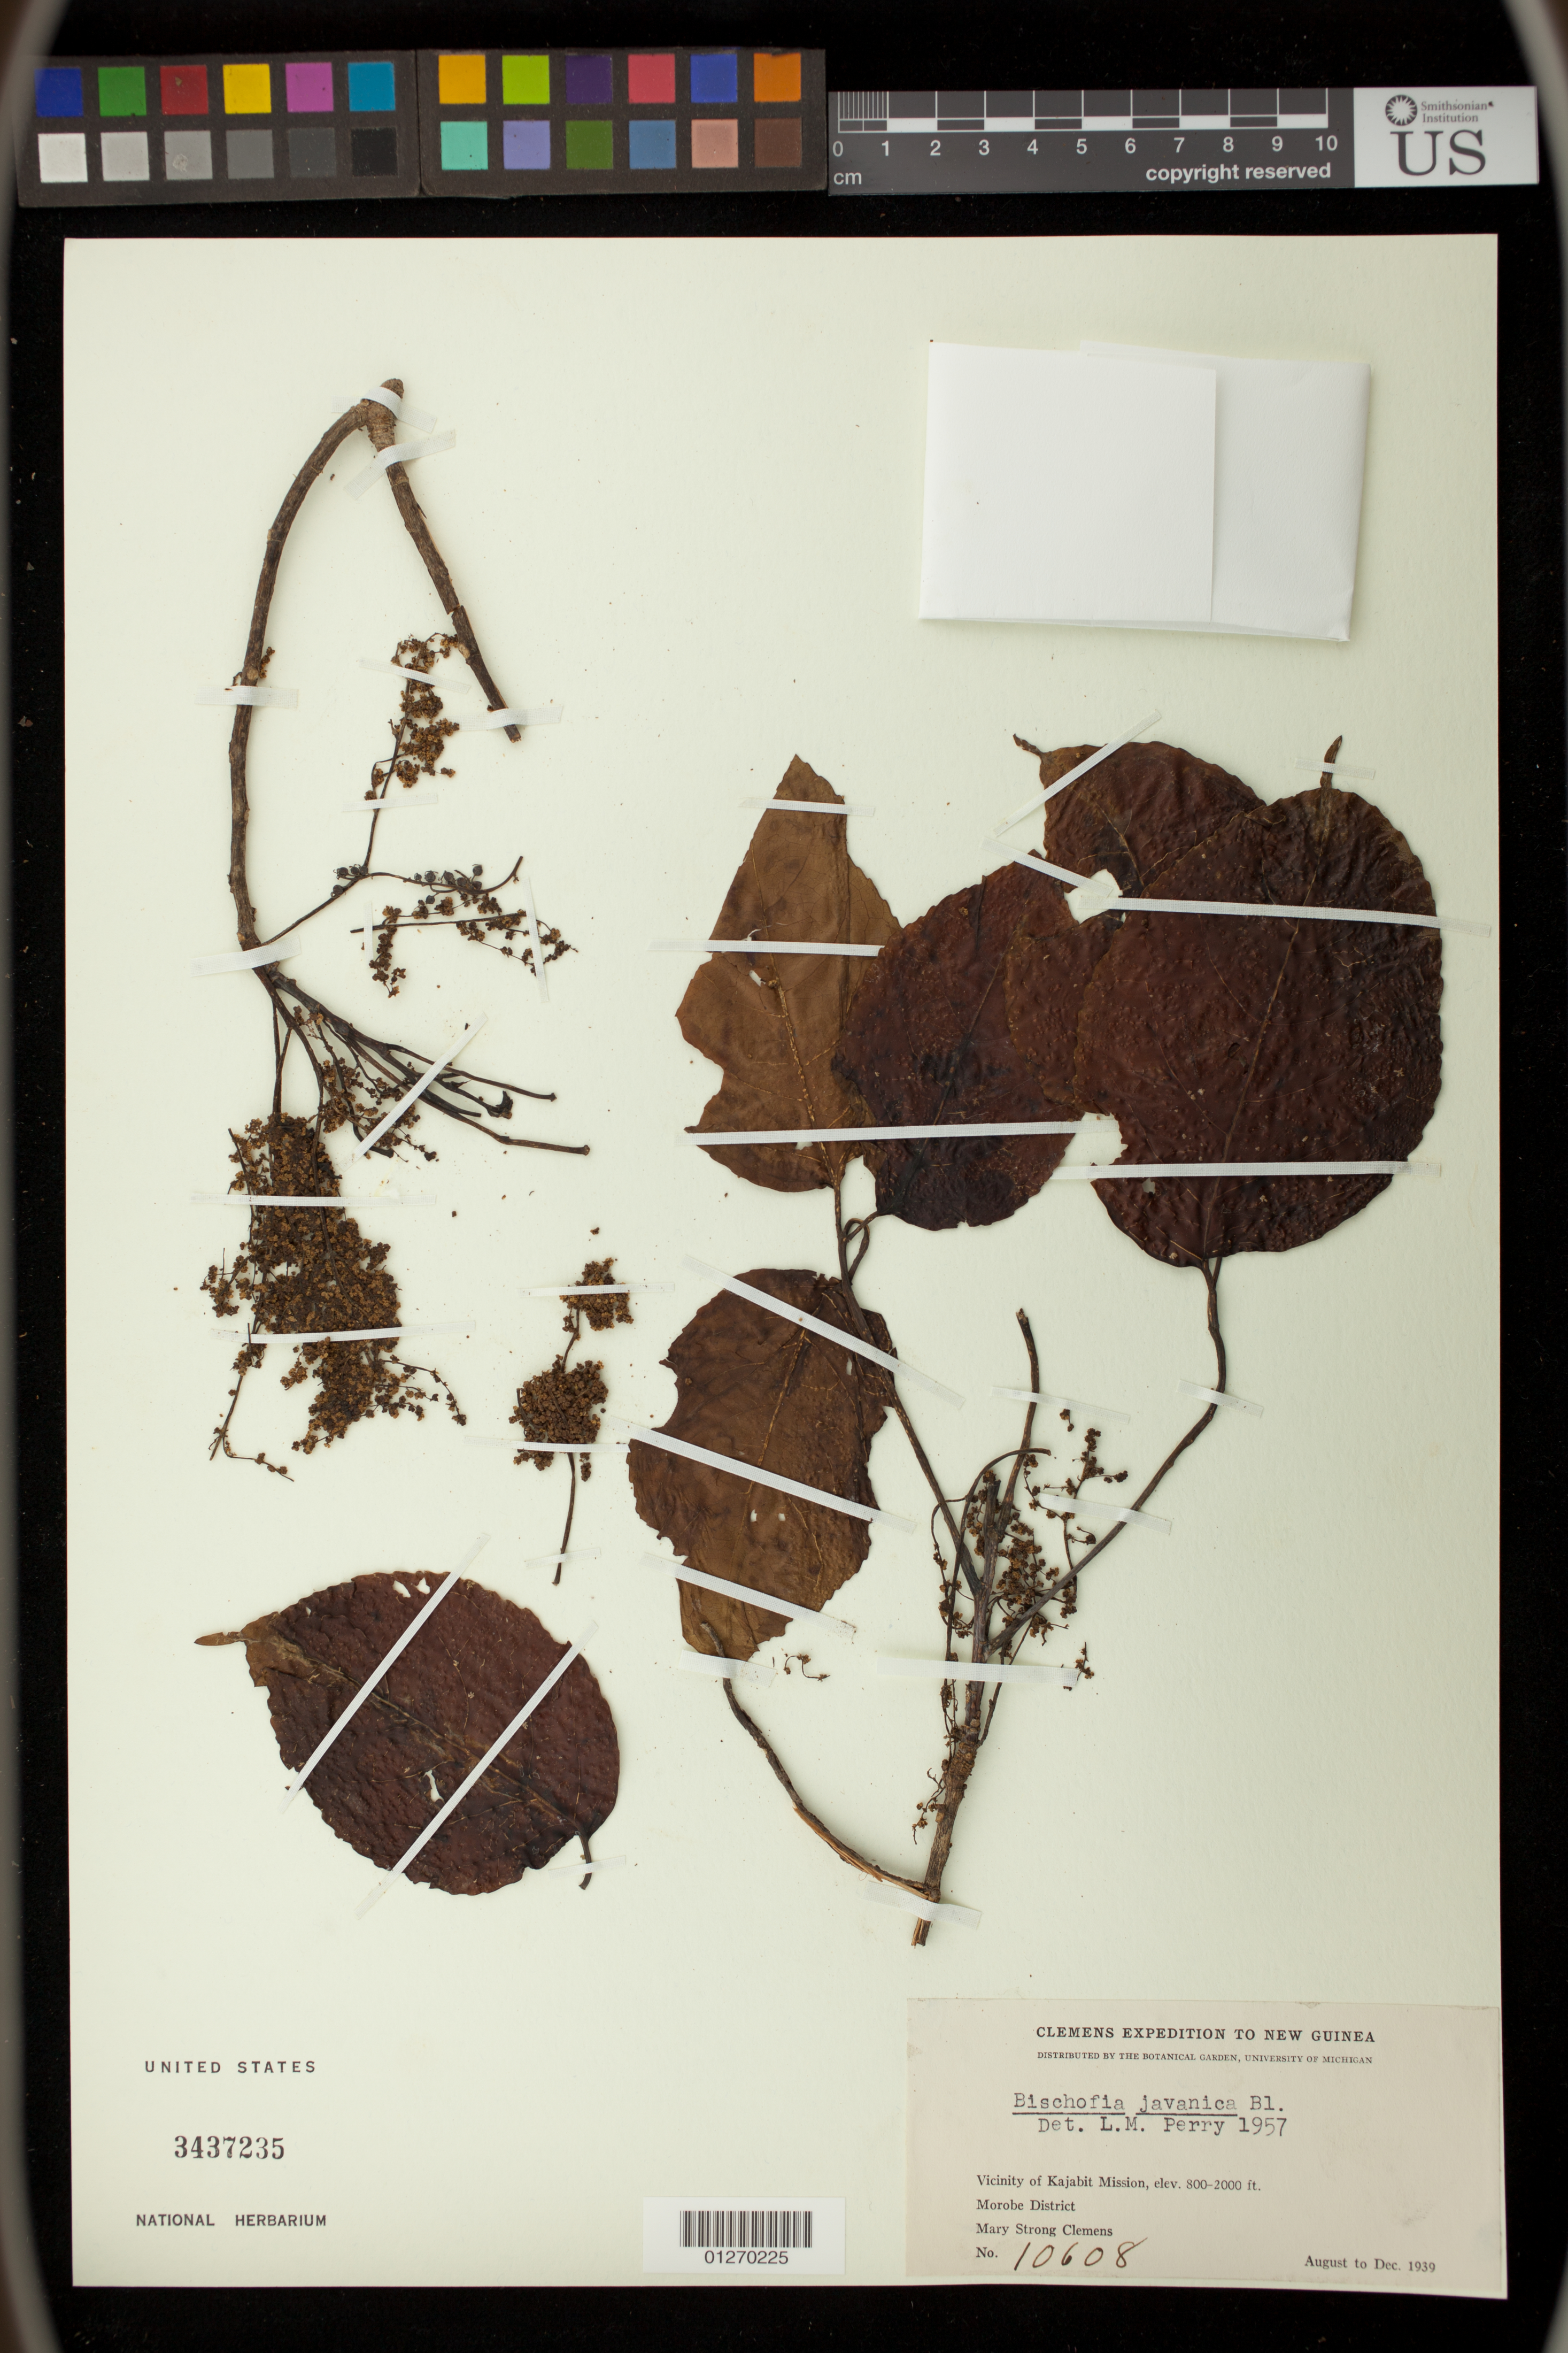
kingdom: Plantae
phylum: Tracheophyta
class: Magnoliopsida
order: Malpighiales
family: Phyllanthaceae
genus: Bischofia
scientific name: Bischofia javanica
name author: Blume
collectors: M. S. Clemens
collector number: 10608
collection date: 1939-08/1939-12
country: Papua New Guinea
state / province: Morobe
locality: Vicinity of Kajabit Mission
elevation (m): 244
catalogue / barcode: US 3437235